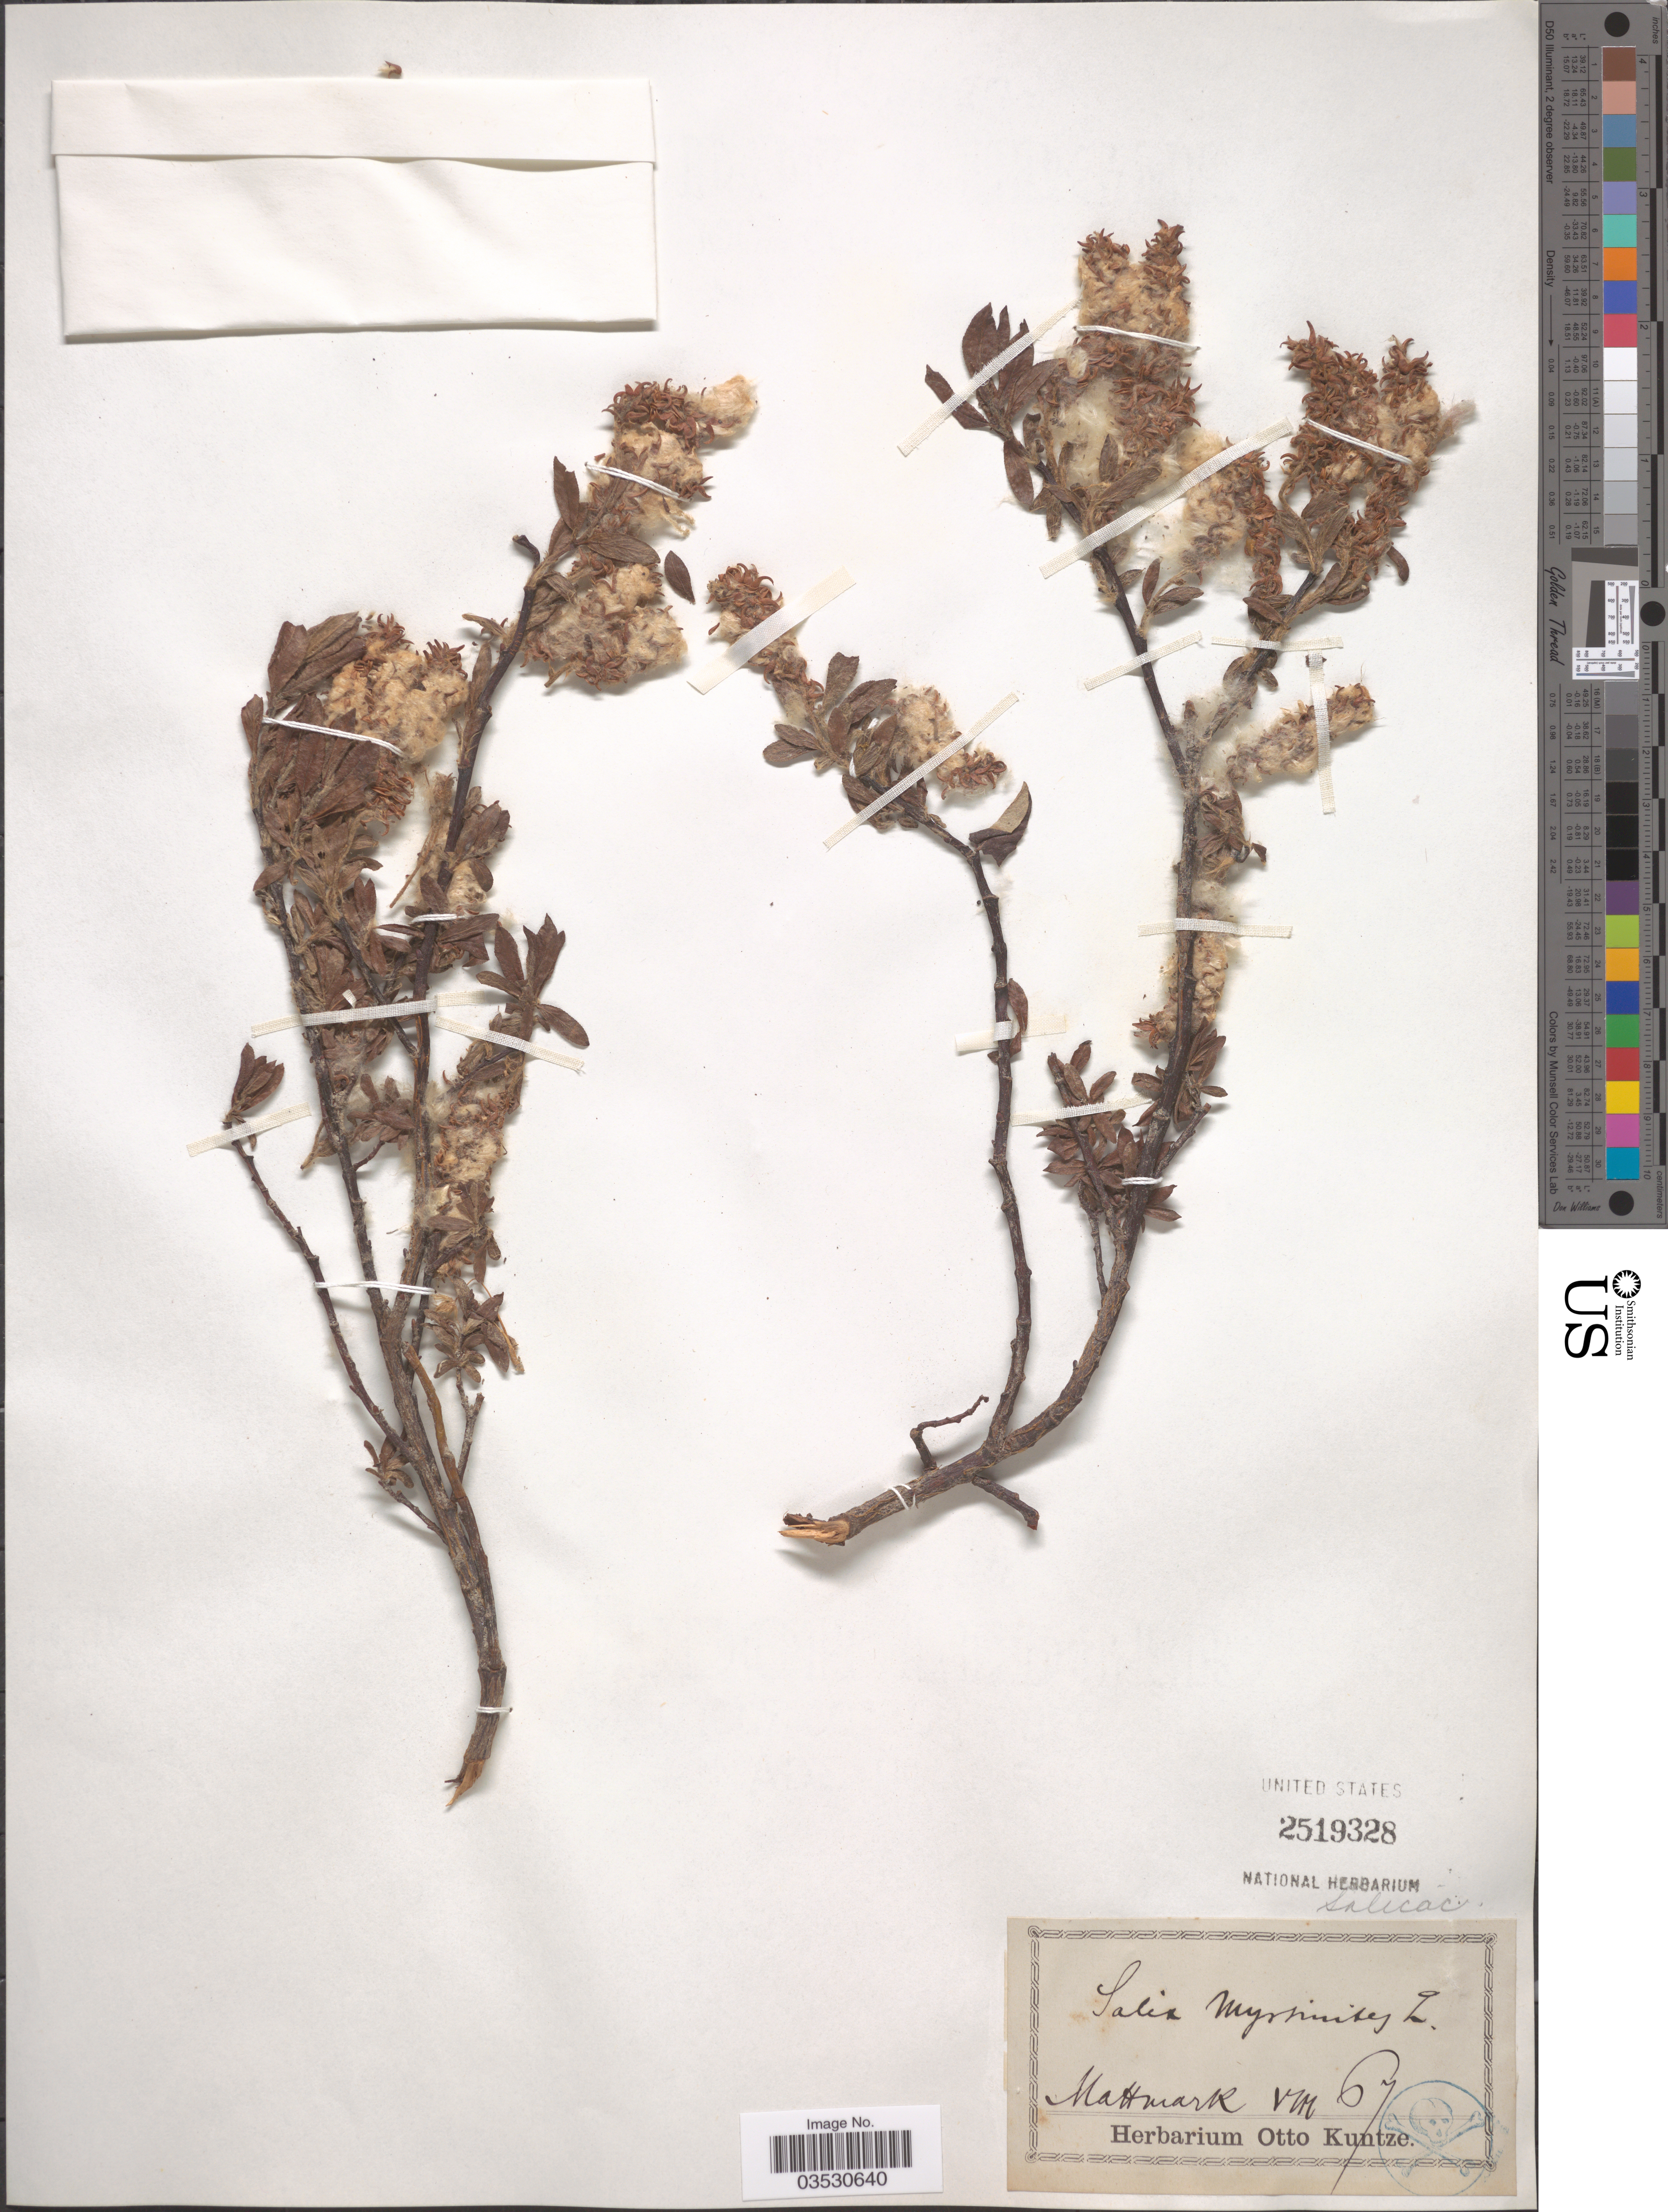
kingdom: Plantae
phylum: Tracheophyta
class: Magnoliopsida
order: Malpighiales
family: Salicaceae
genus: Salix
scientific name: Salix myrsinites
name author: L.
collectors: ex herb. Otto Kuntze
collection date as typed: Transcribed d/m/y: /8/67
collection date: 1867-08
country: Switzerland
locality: Mattmark.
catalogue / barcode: US 2519328